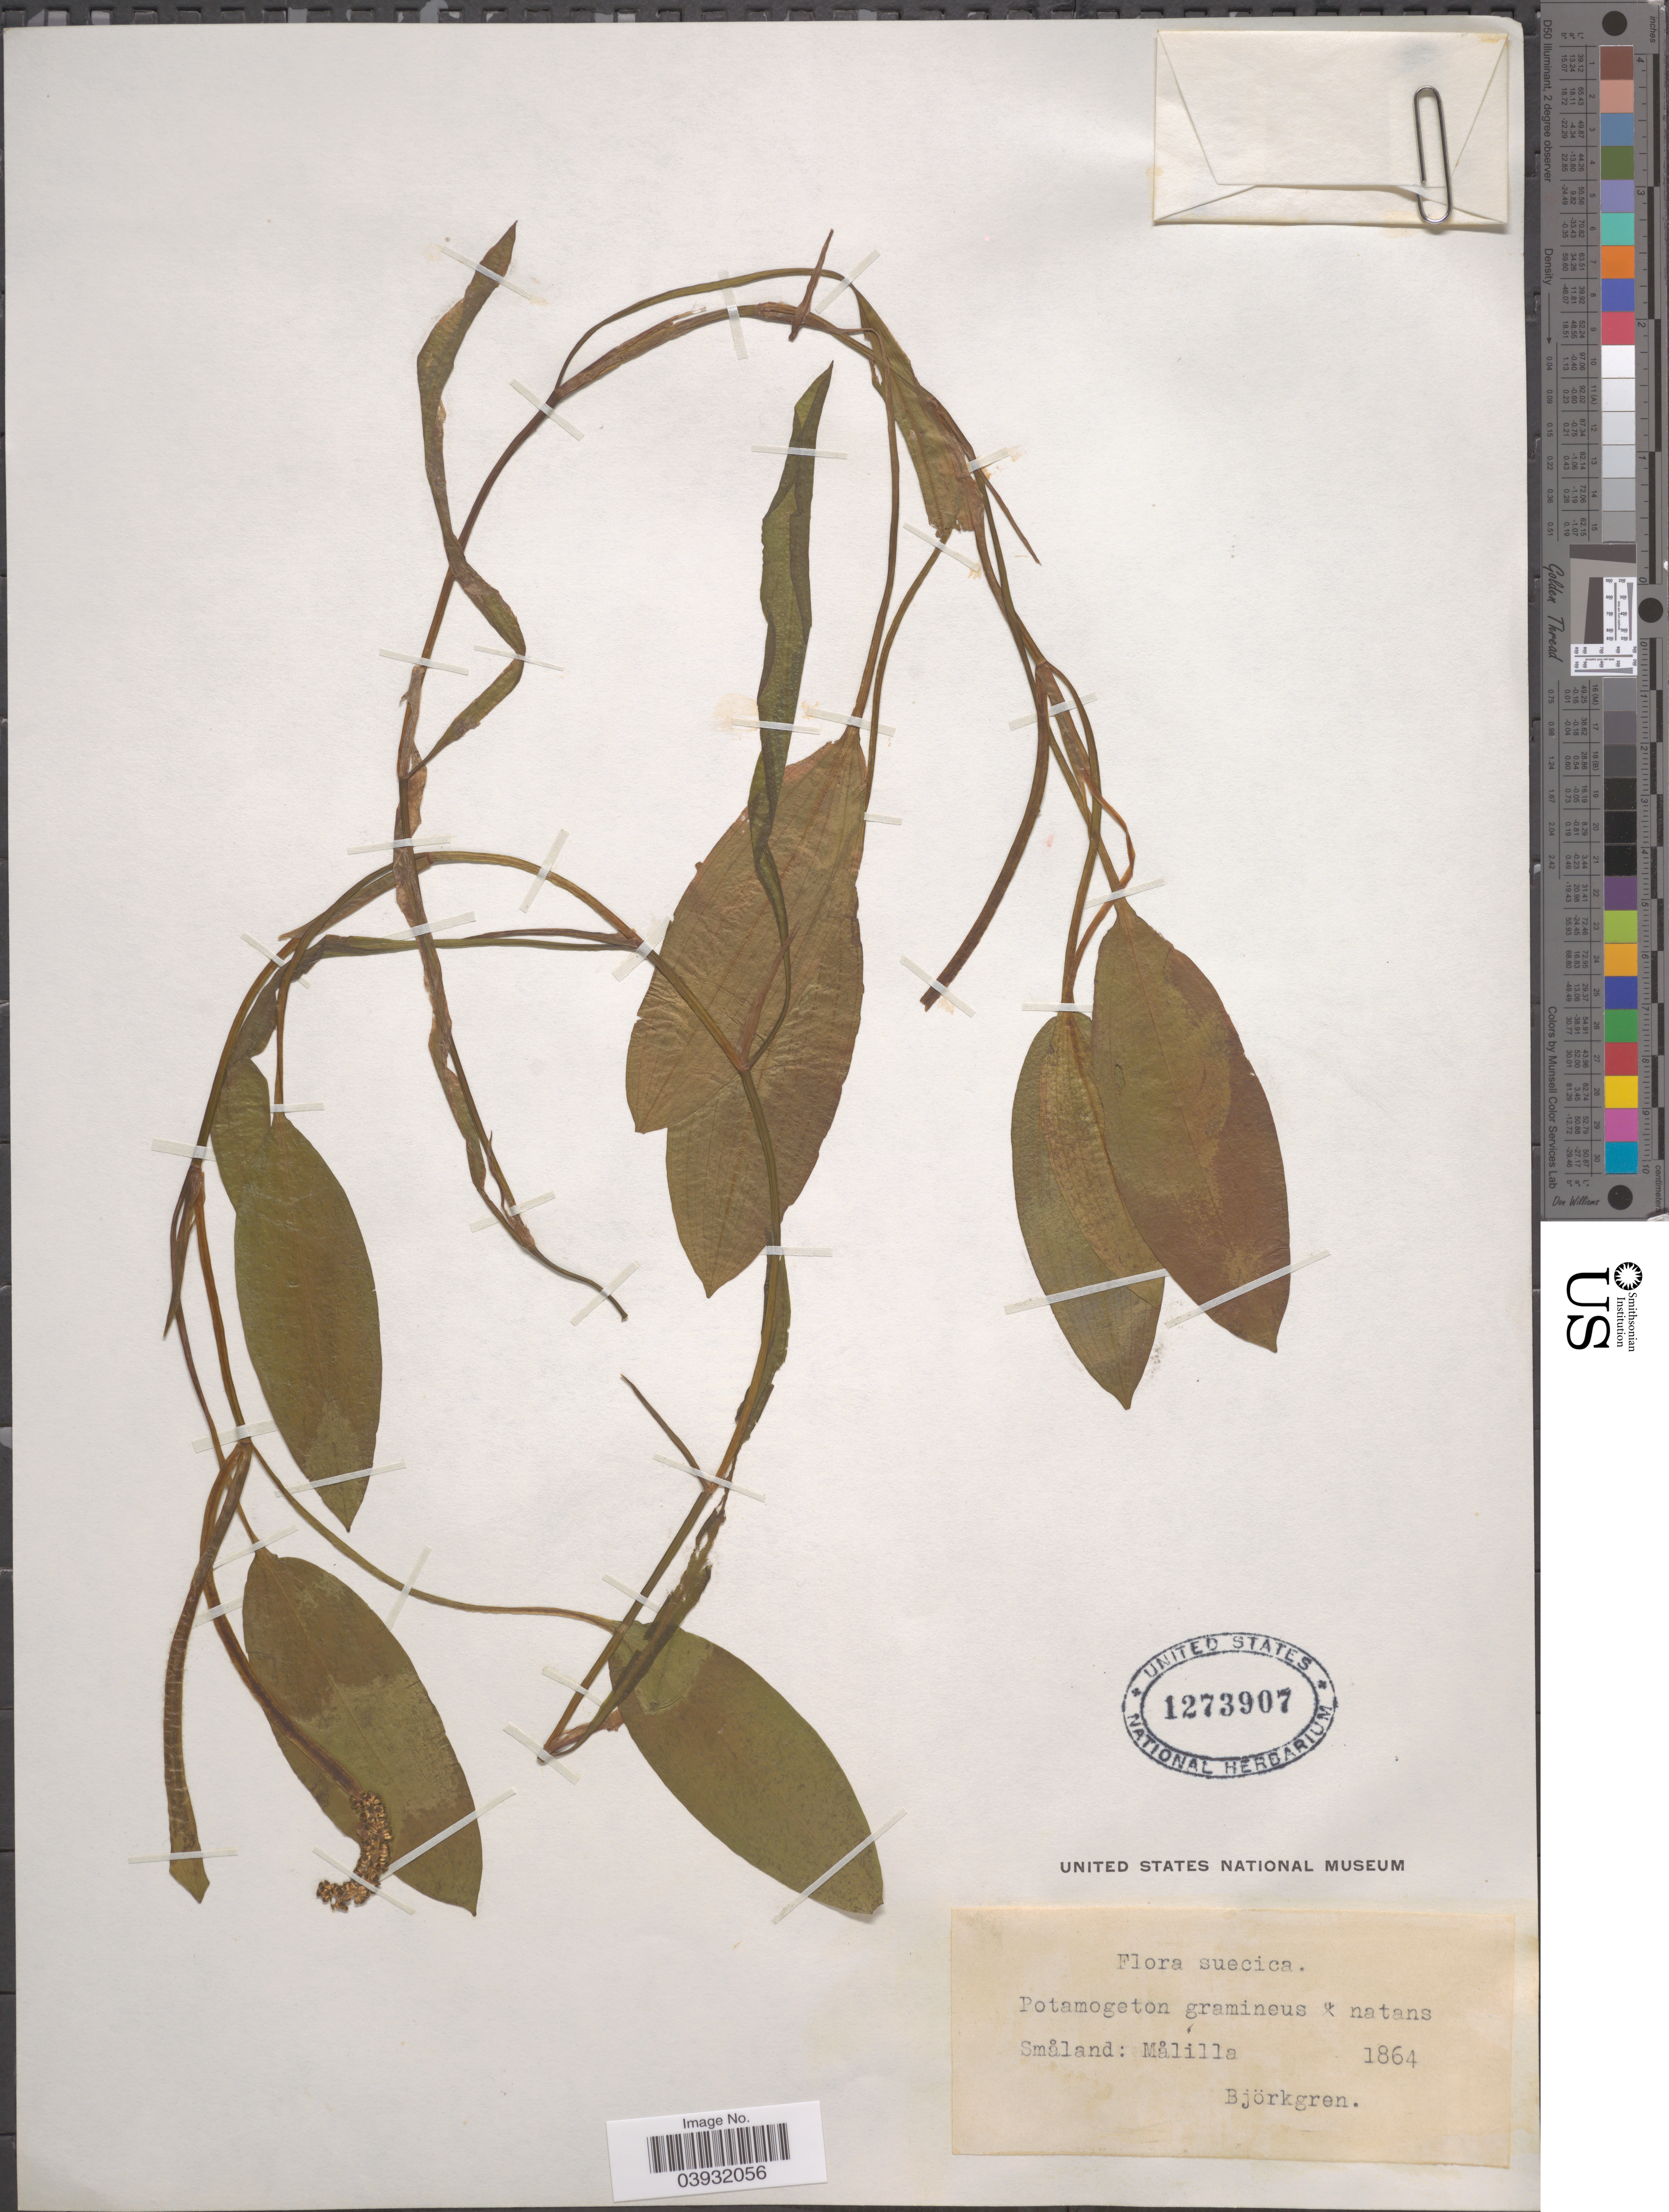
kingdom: Plantae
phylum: Tracheophyta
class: Liliopsida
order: Alismatales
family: Potamogetonaceae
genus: Potamogeton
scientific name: Potamogeton gramineus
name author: L.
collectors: Björkgren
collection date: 1864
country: Sweden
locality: Suecica. Småland: Målilla.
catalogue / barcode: US 1273907